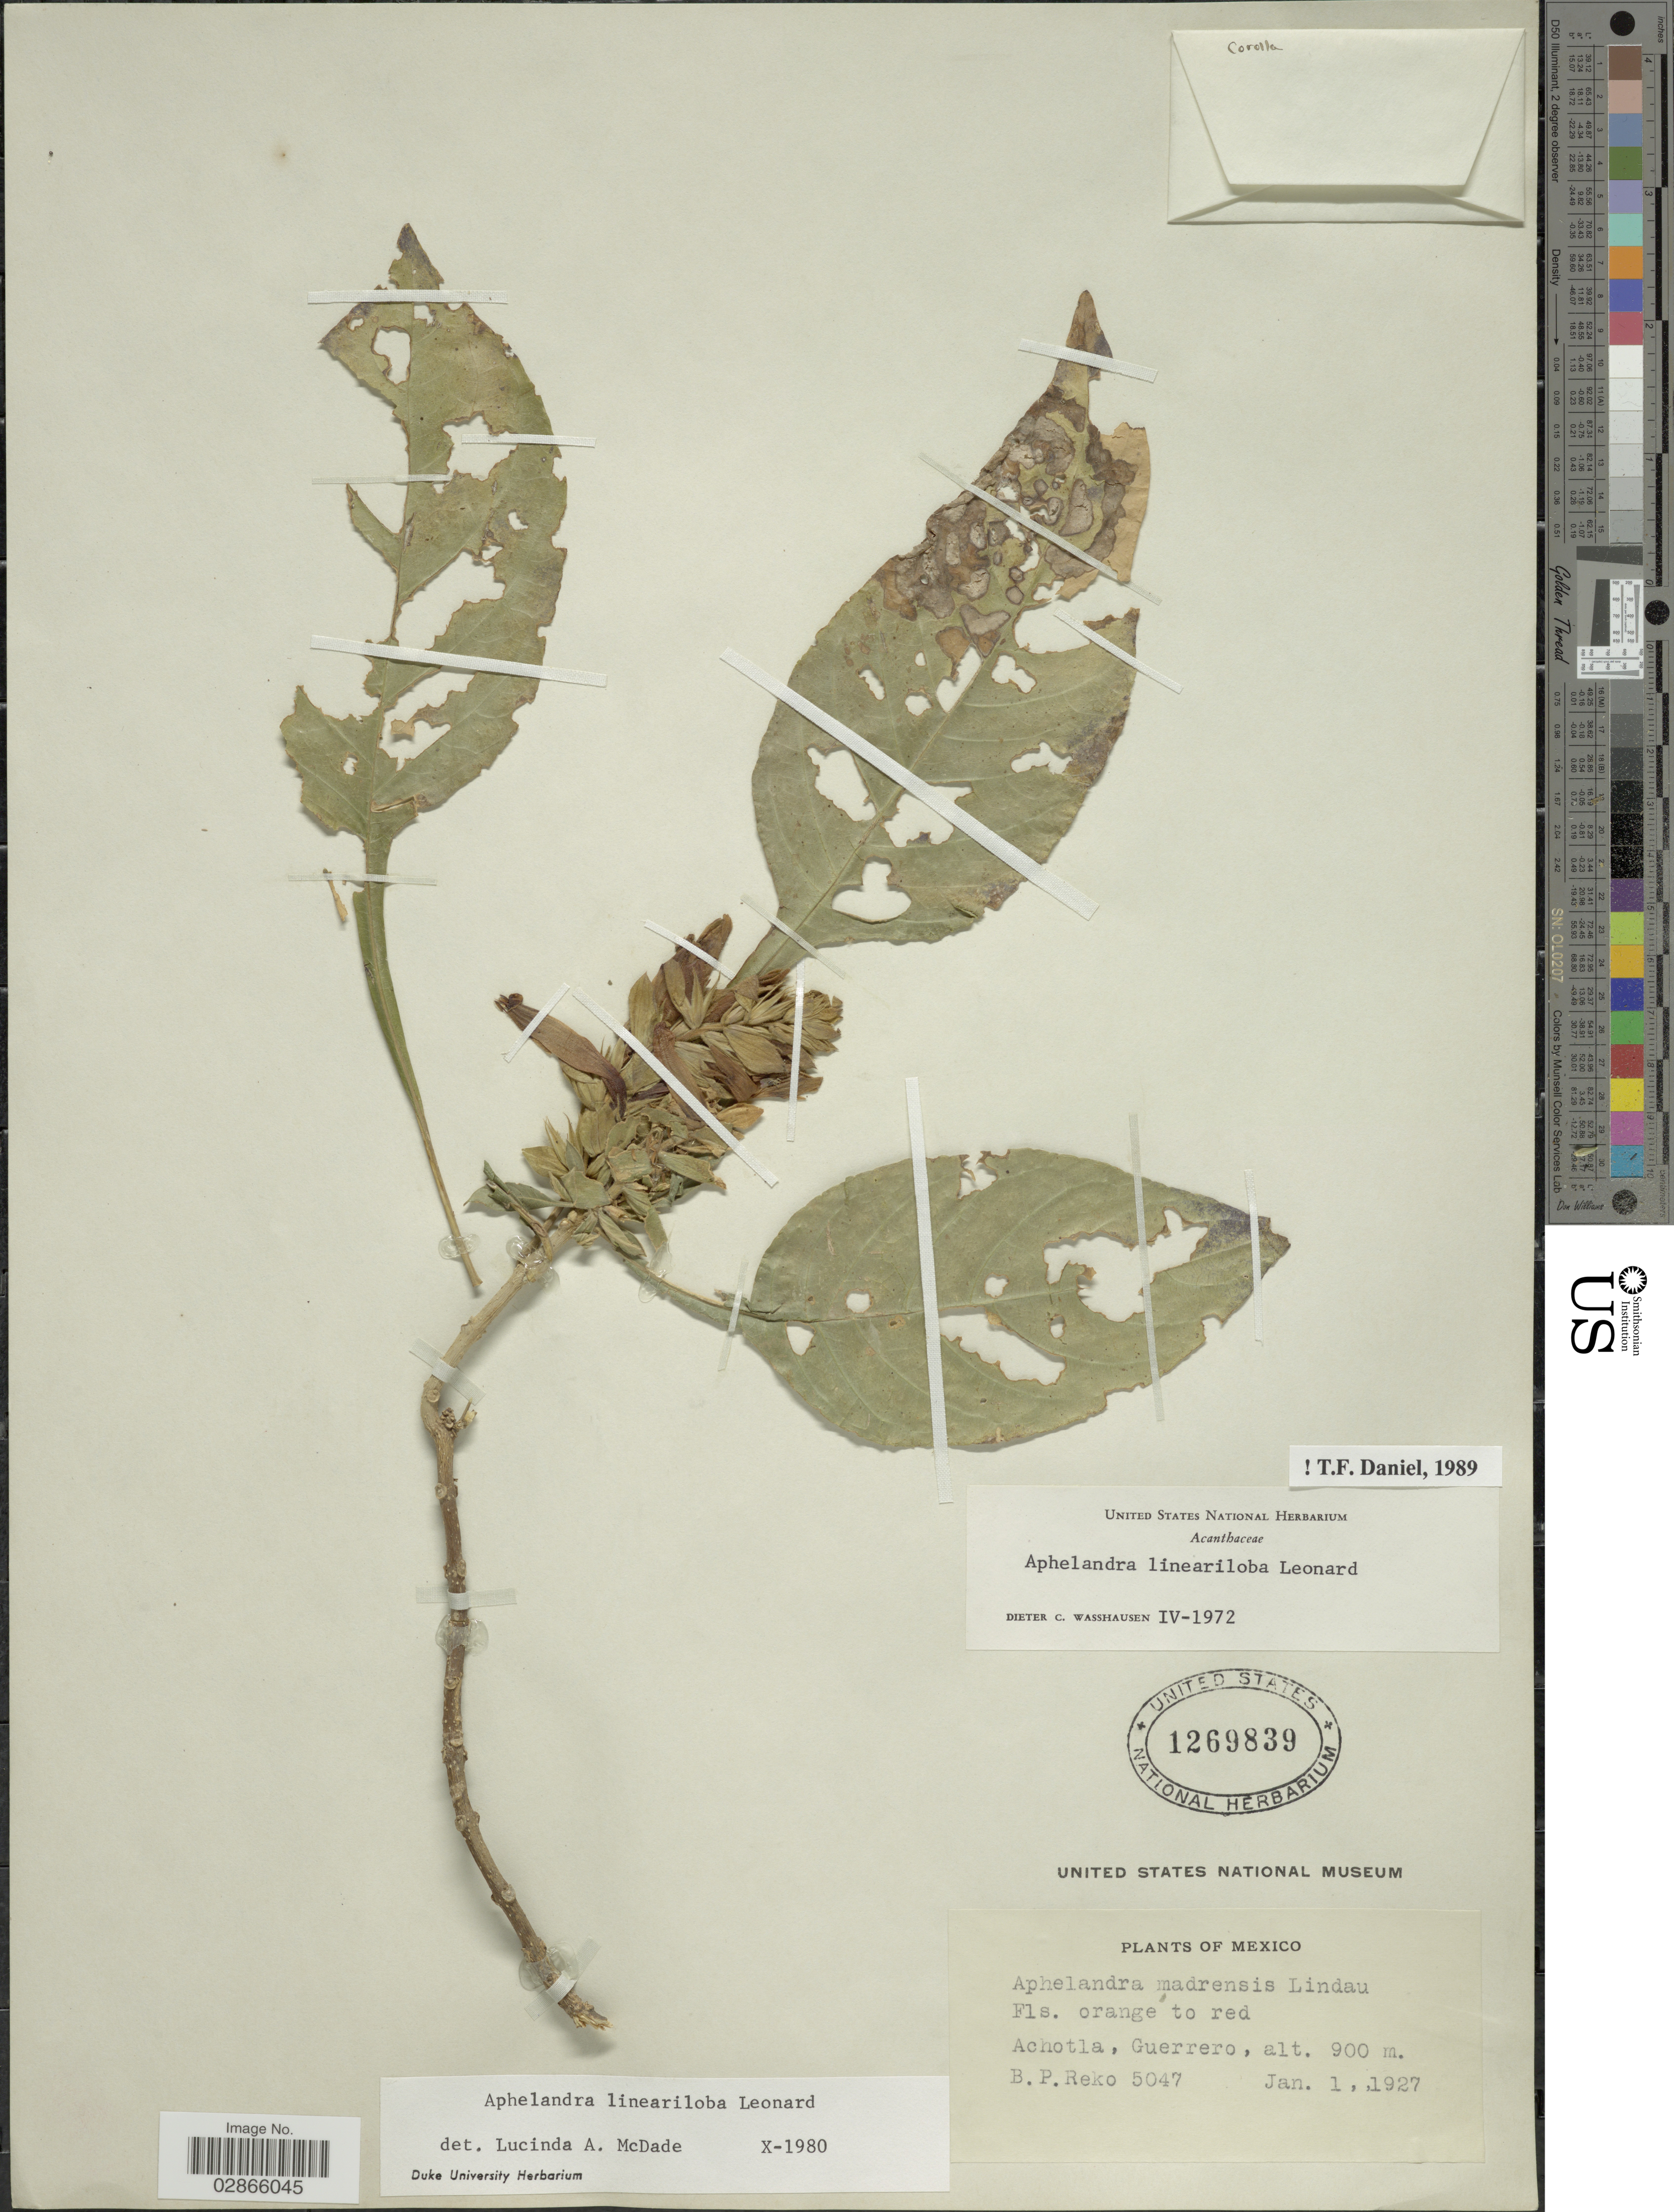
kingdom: Plantae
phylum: Tracheophyta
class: Magnoliopsida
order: Lamiales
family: Acanthaceae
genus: Aphelandra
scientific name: Aphelandra lineariloba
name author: Leonard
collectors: B. P. Reko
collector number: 5047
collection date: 1927-01-01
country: Mexico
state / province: Guerrero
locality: Achotla.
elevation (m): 900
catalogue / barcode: US 1269839